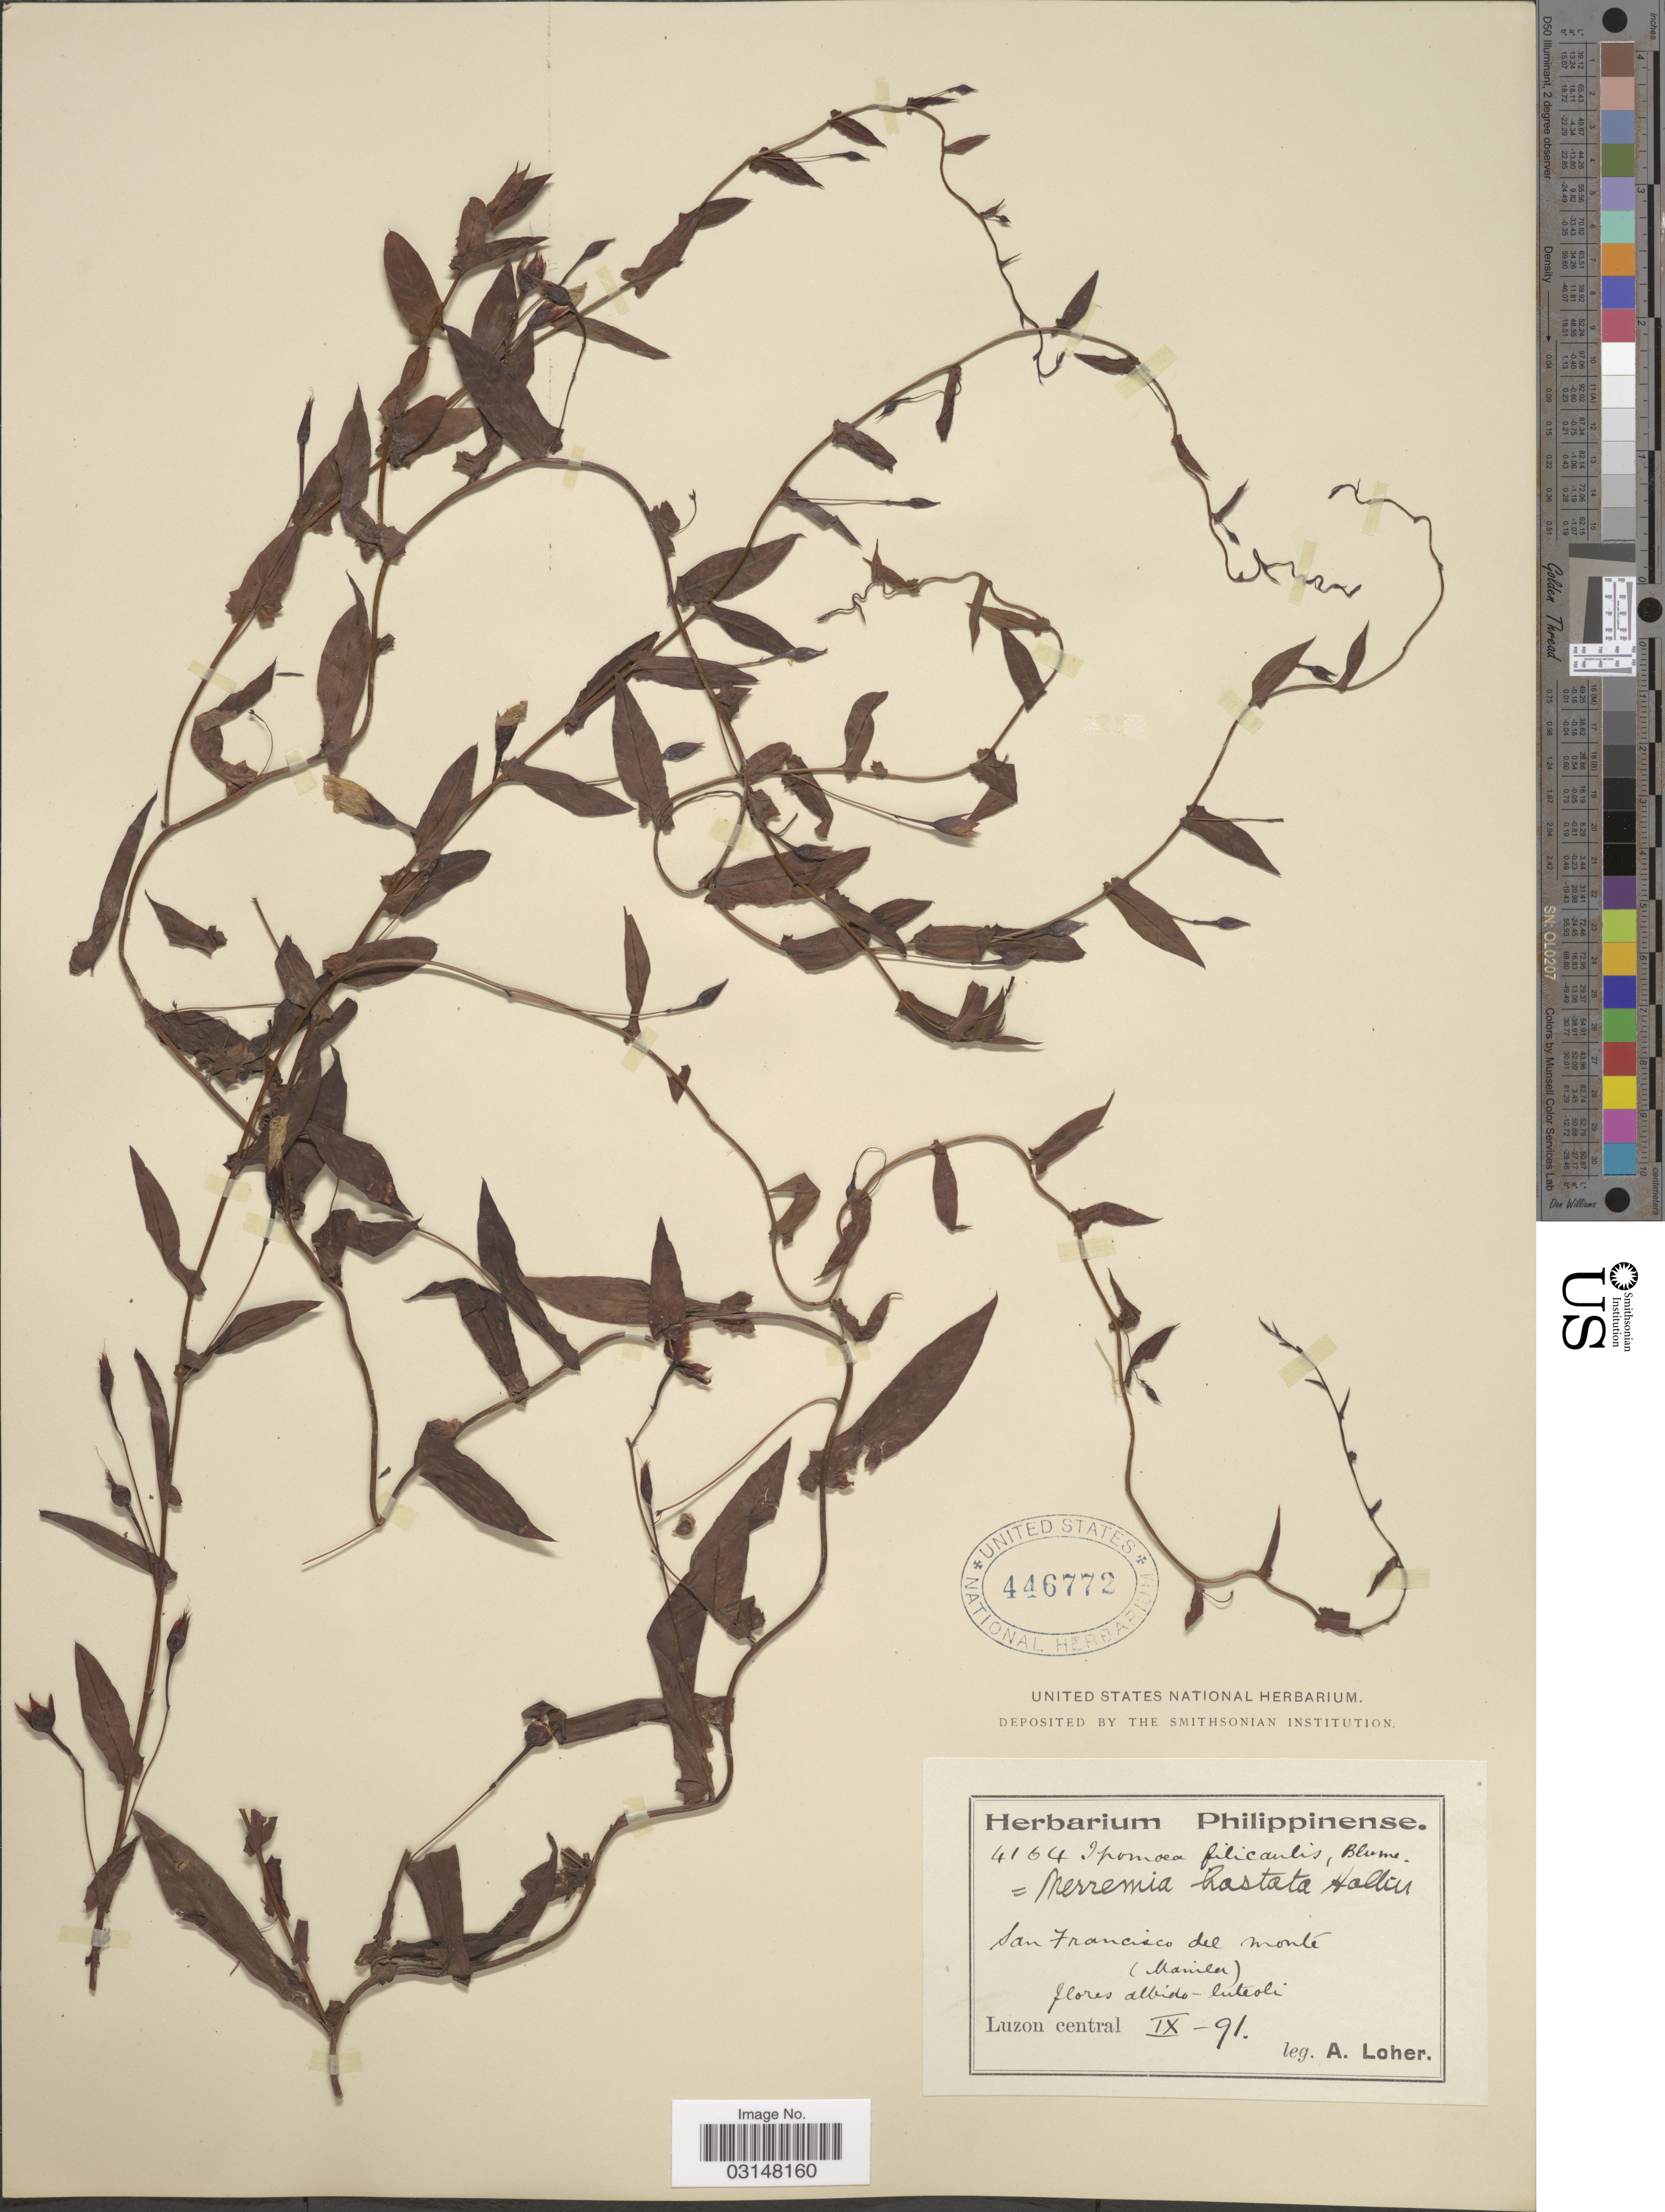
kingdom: Plantae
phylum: Tracheophyta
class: Magnoliopsida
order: Solanales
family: Convolvulaceae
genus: Xenostegia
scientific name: Xenostegia tridentata subsp. hastata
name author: (Ooststr.) Parmar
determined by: Strong, Mark T., (BOT), Smithsonian Institution - National Museum of Natural History (UNITED STATES)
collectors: A. Loher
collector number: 4164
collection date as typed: Transcribed d/m/y: /9/91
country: Philippines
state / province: Central Luzon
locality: San Francisco del monte (Manila).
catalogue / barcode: US 446772